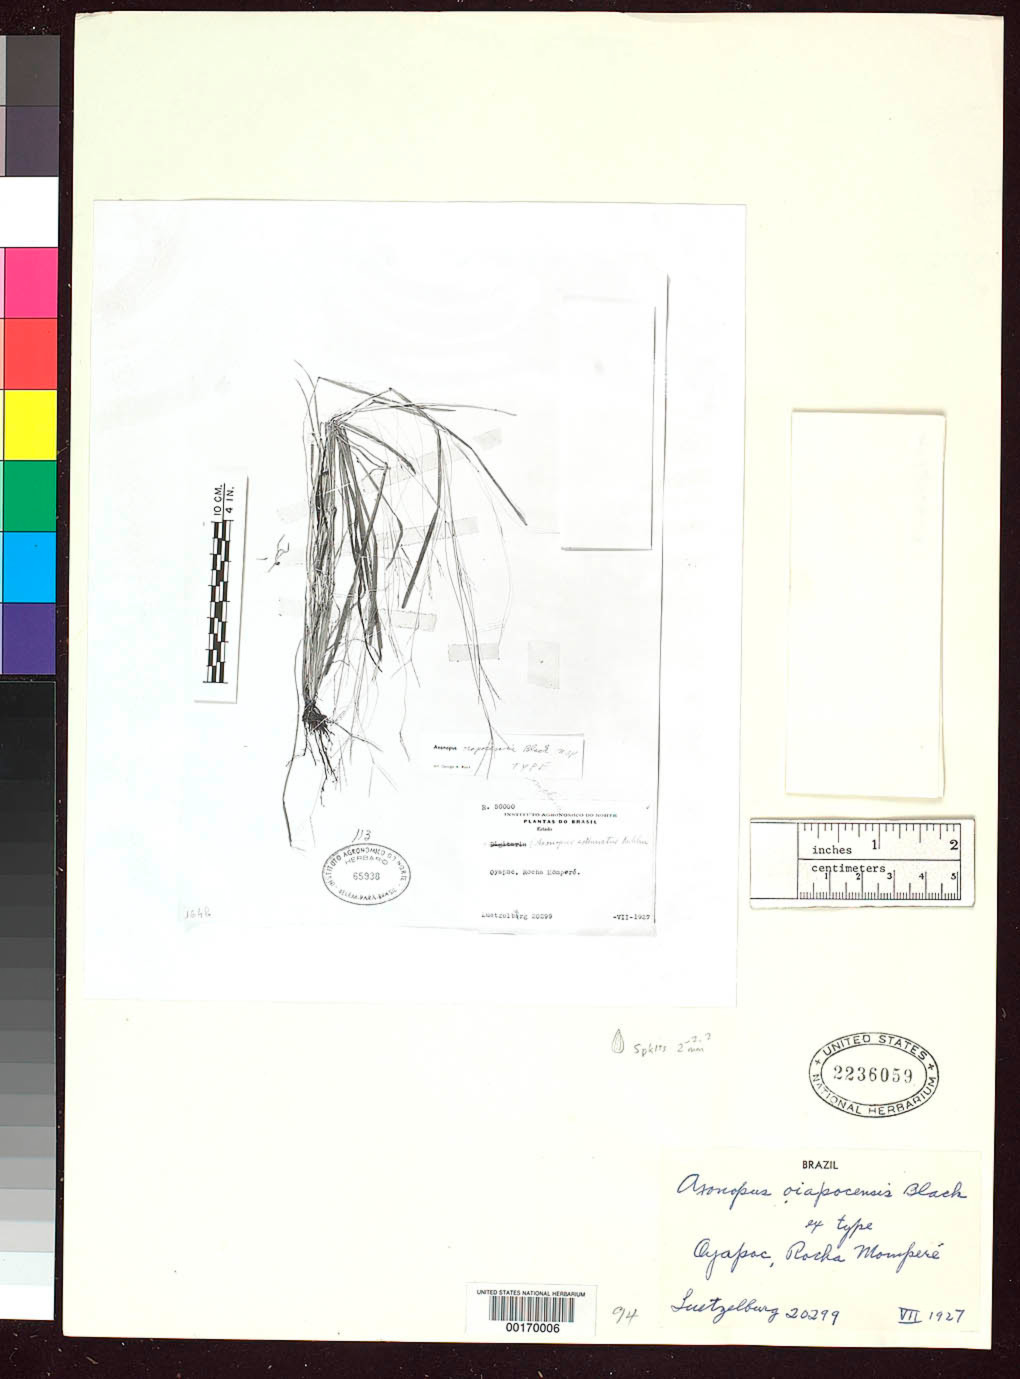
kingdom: Plantae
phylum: Tracheophyta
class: Liliopsida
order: Poales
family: Poaceae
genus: Axonopus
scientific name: Axonopus oiapocensis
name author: G.A. Black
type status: Type Fragment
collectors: P. von Luetzelburg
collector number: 20299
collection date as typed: Jul 1927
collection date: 1927-07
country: Brazil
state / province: Amapá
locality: Oiapoque, Roche Monpere.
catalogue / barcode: US 2236059